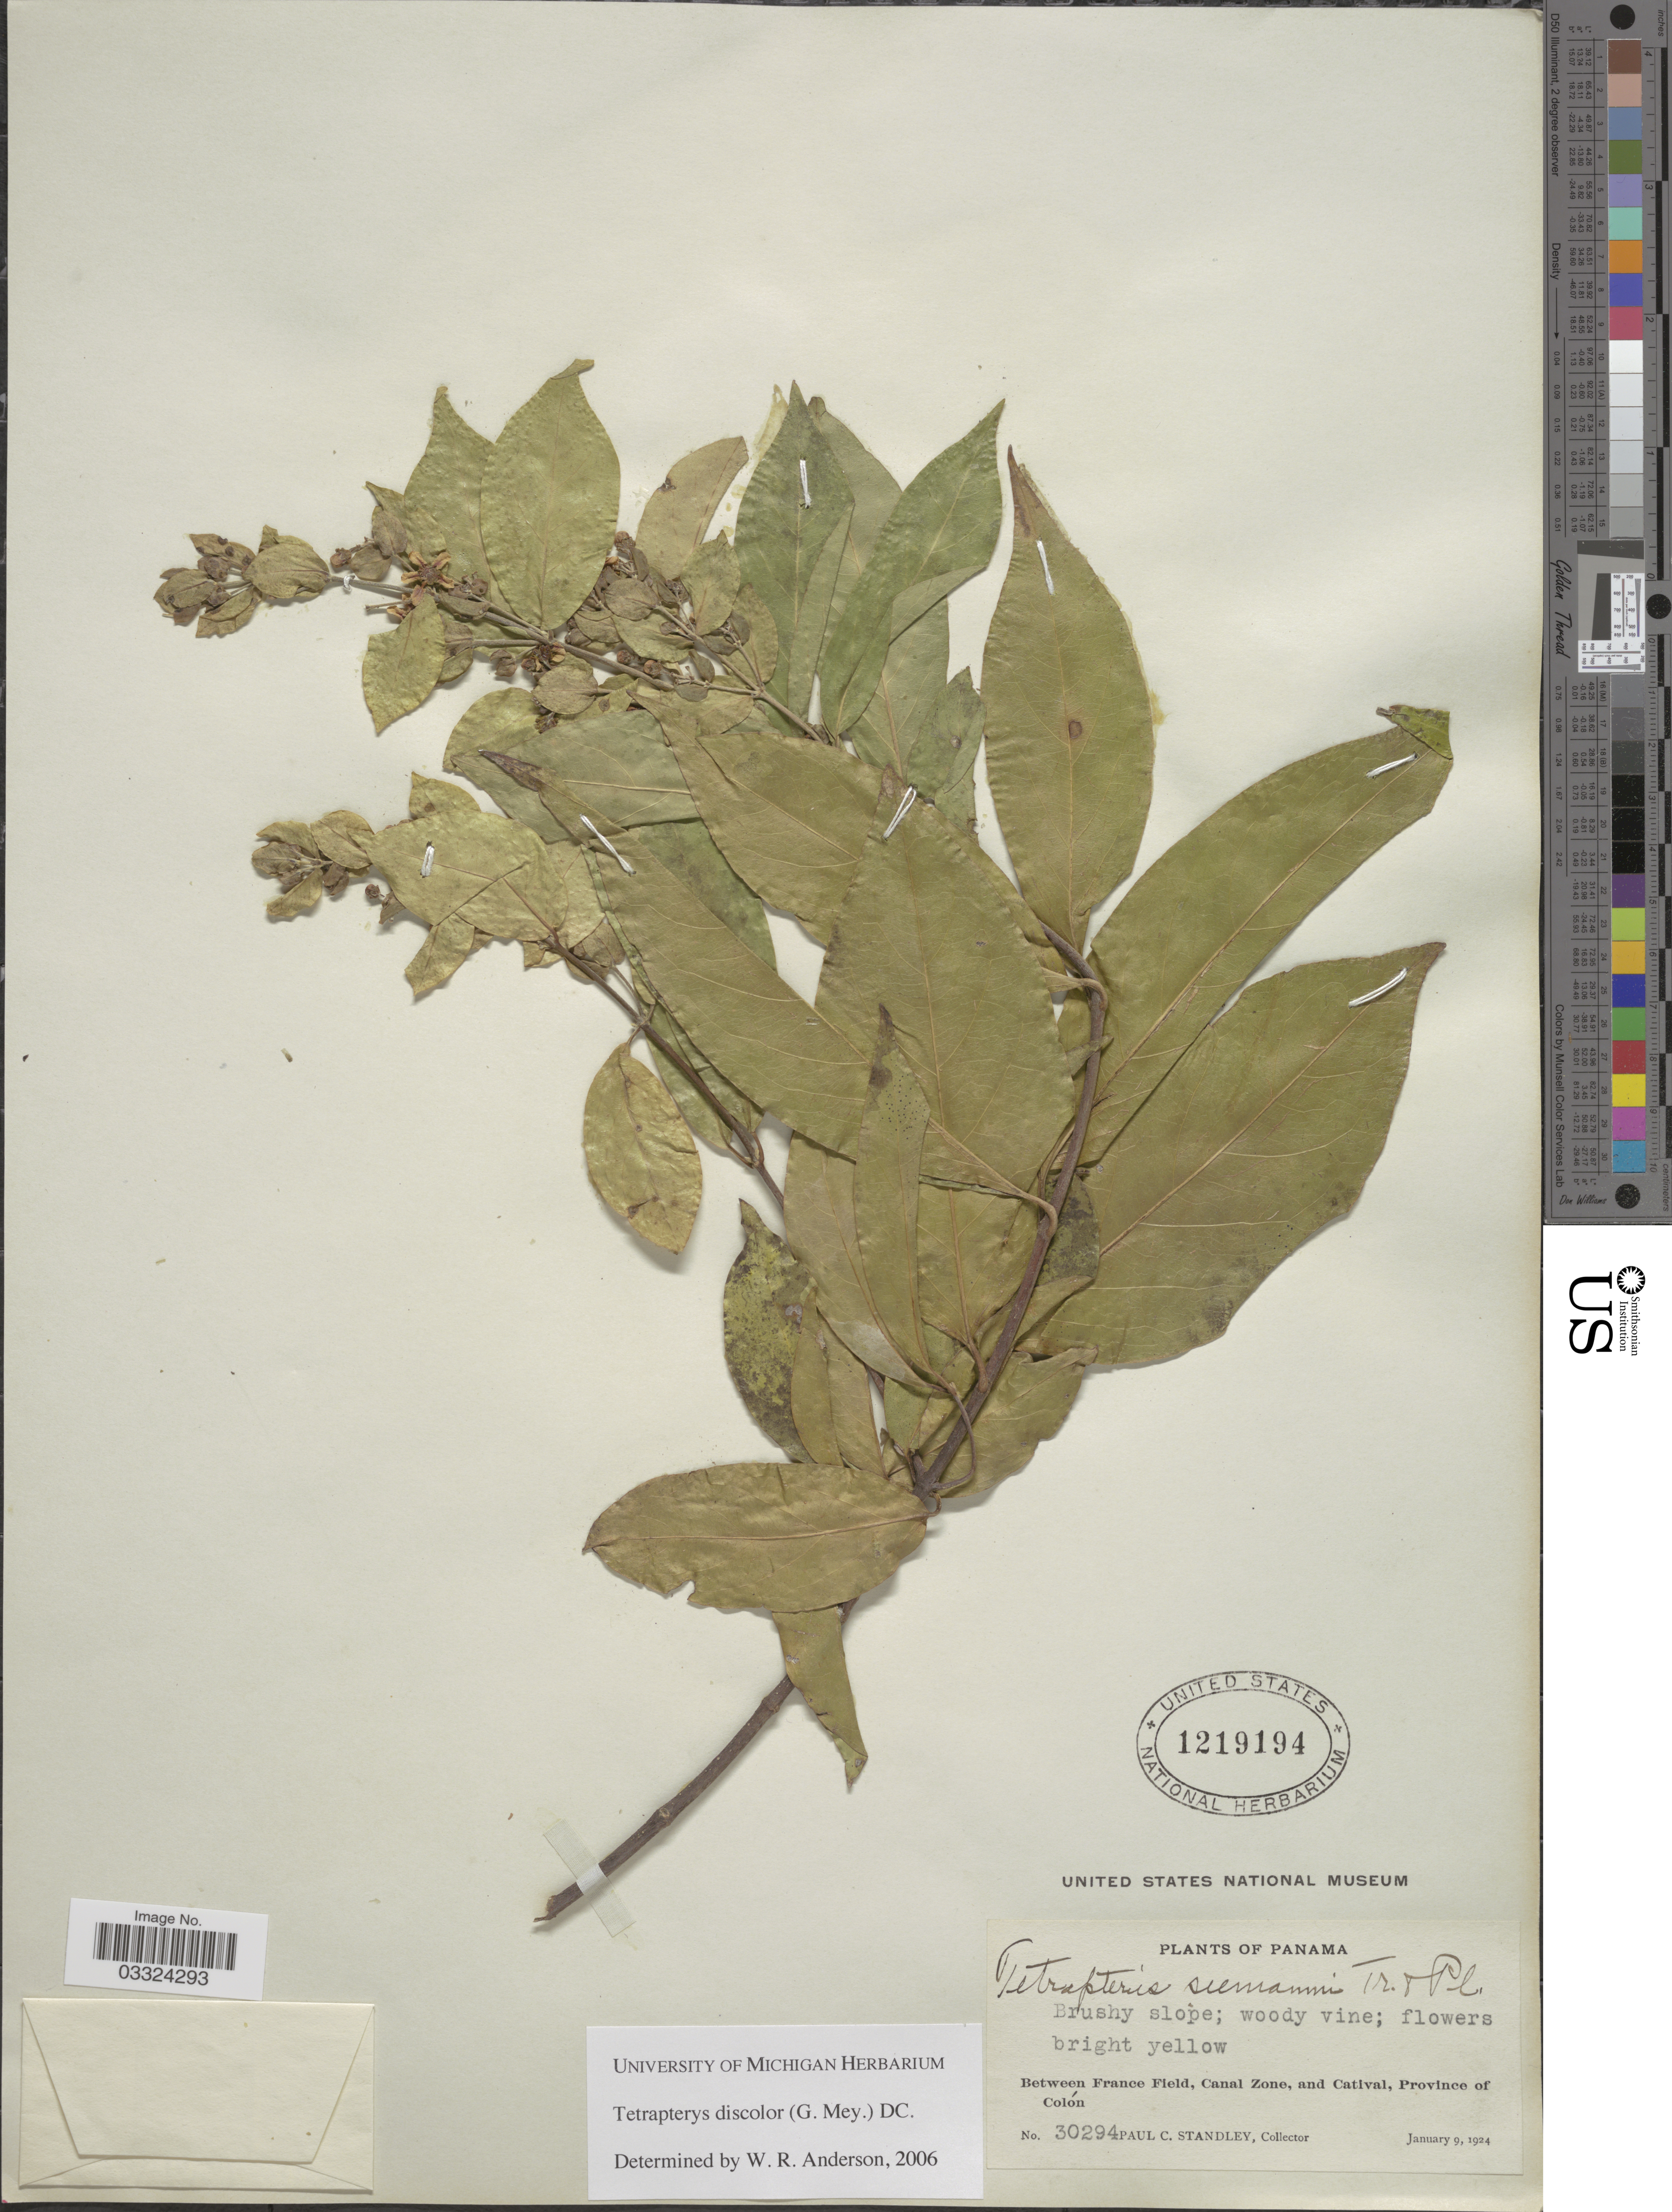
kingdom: Plantae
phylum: Tracheophyta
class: Magnoliopsida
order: Malpighiales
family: Malpighiaceae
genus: Tetrapterys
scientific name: Tetrapterys discolor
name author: (G. Mey.) DC.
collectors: P. C. Standley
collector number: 30294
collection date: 1924-01-09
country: Panama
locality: Between France Field, Canal Zone, and Catival, Province of Colón.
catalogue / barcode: US 1219194